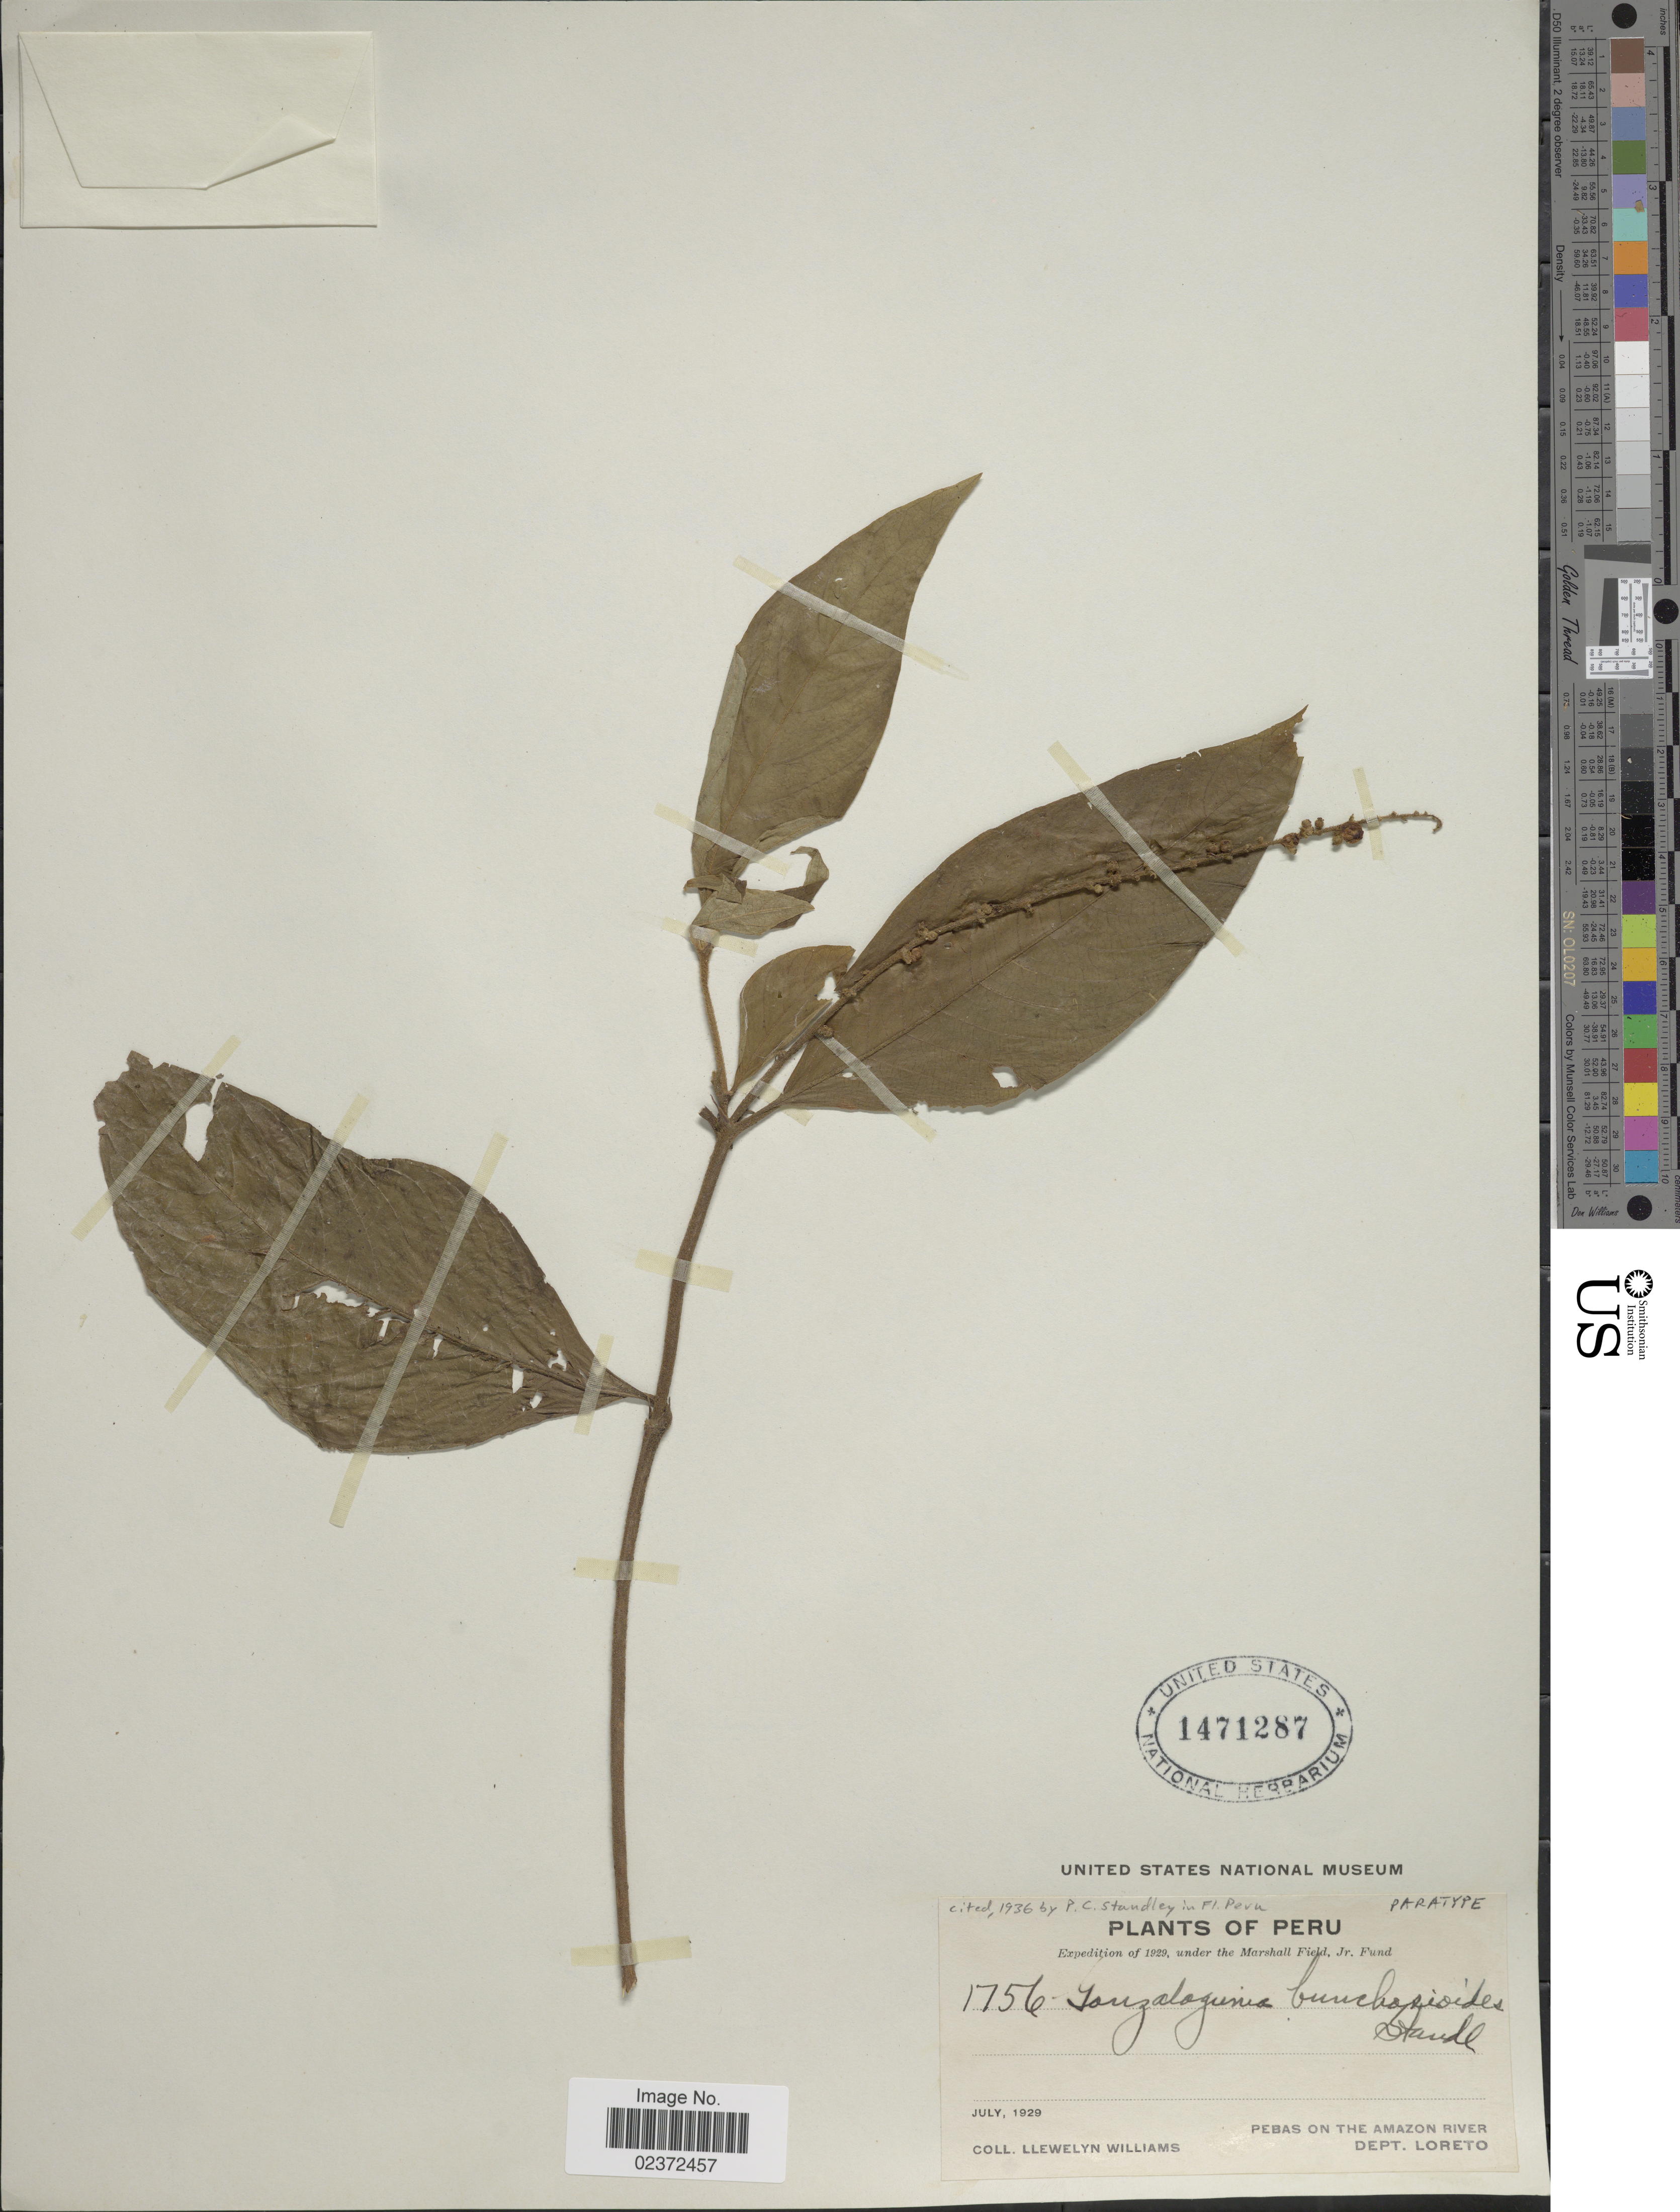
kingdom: Plantae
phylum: Tracheophyta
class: Magnoliopsida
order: Gentianales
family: Rubiaceae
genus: Gonzalagunia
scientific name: Gonzalagunia bunchosioides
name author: Standl.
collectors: Ll. Williams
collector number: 1756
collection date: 1929-07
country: Peru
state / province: Loreto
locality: Pebas on the Amazon River,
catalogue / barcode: US 1471287